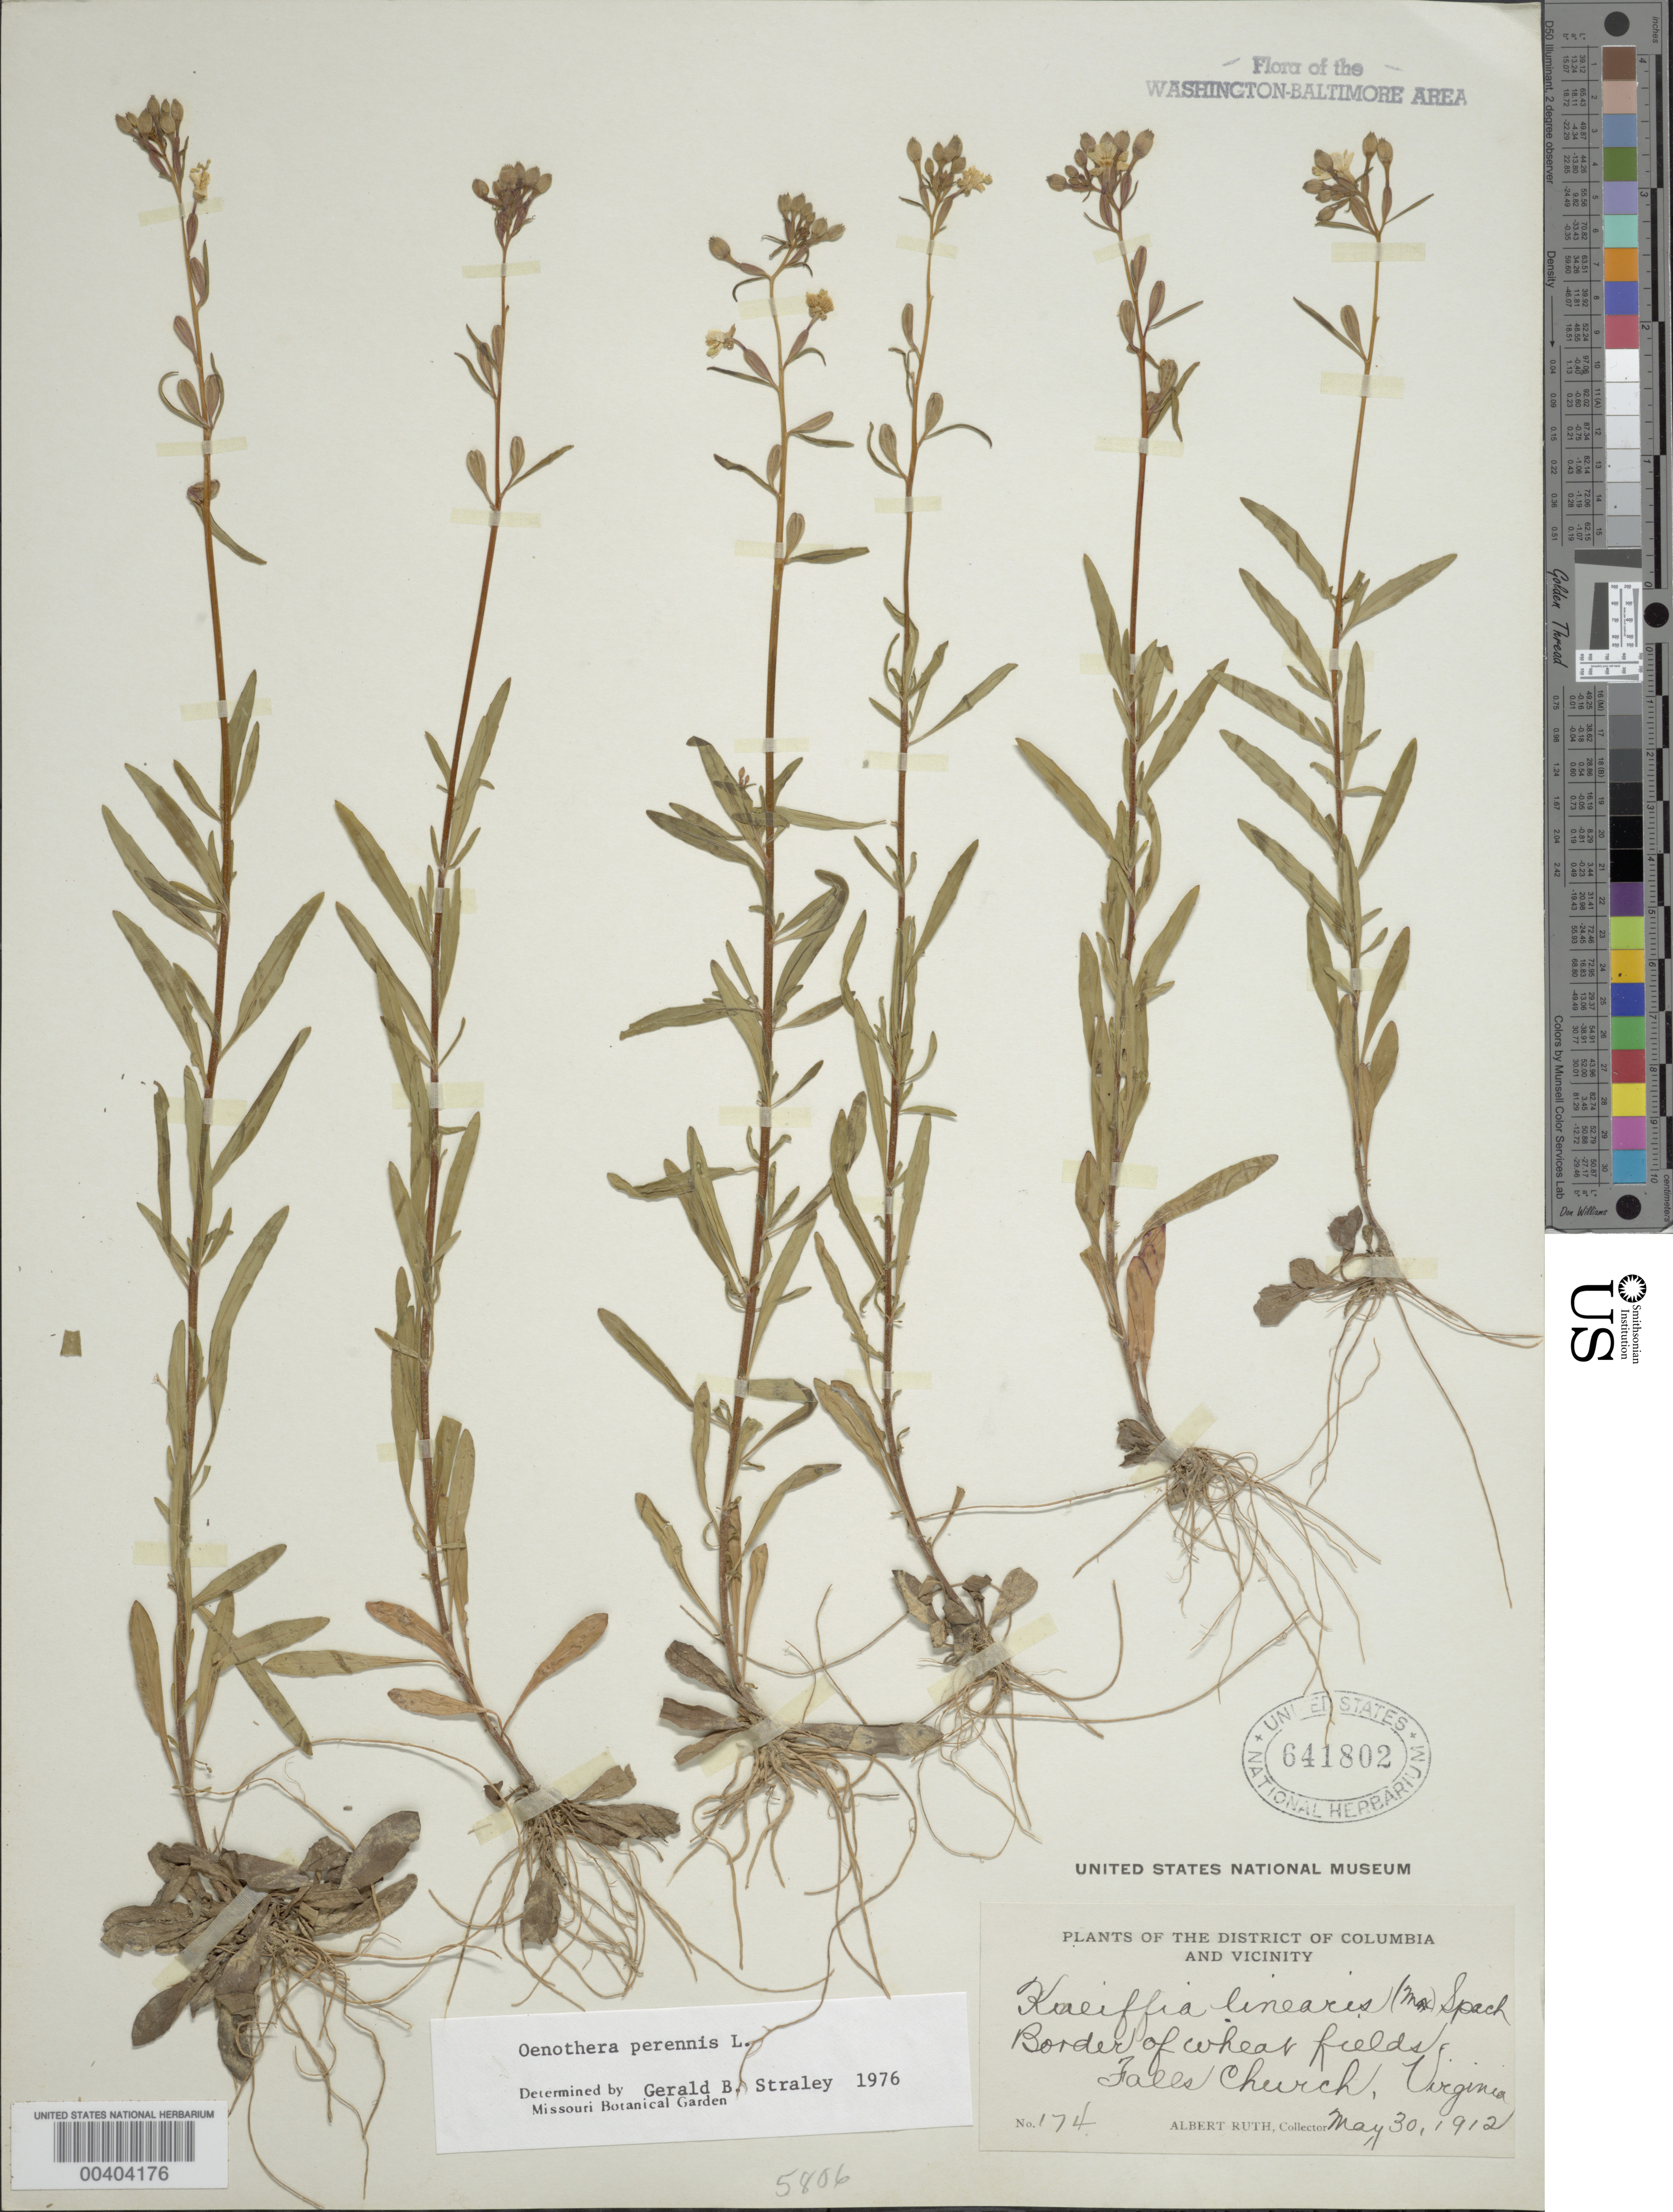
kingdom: Plantae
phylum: Tracheophyta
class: Magnoliopsida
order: Myrtales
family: Onagraceae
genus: Oenothera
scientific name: Oenothera perennis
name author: L.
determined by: Straley, G. B.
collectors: A. Ruth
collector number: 174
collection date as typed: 30 May 1912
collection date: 1912-05-30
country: United States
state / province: Virginia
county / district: Fairfax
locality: Falls Church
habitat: Border of wheat fields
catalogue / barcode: US 641802